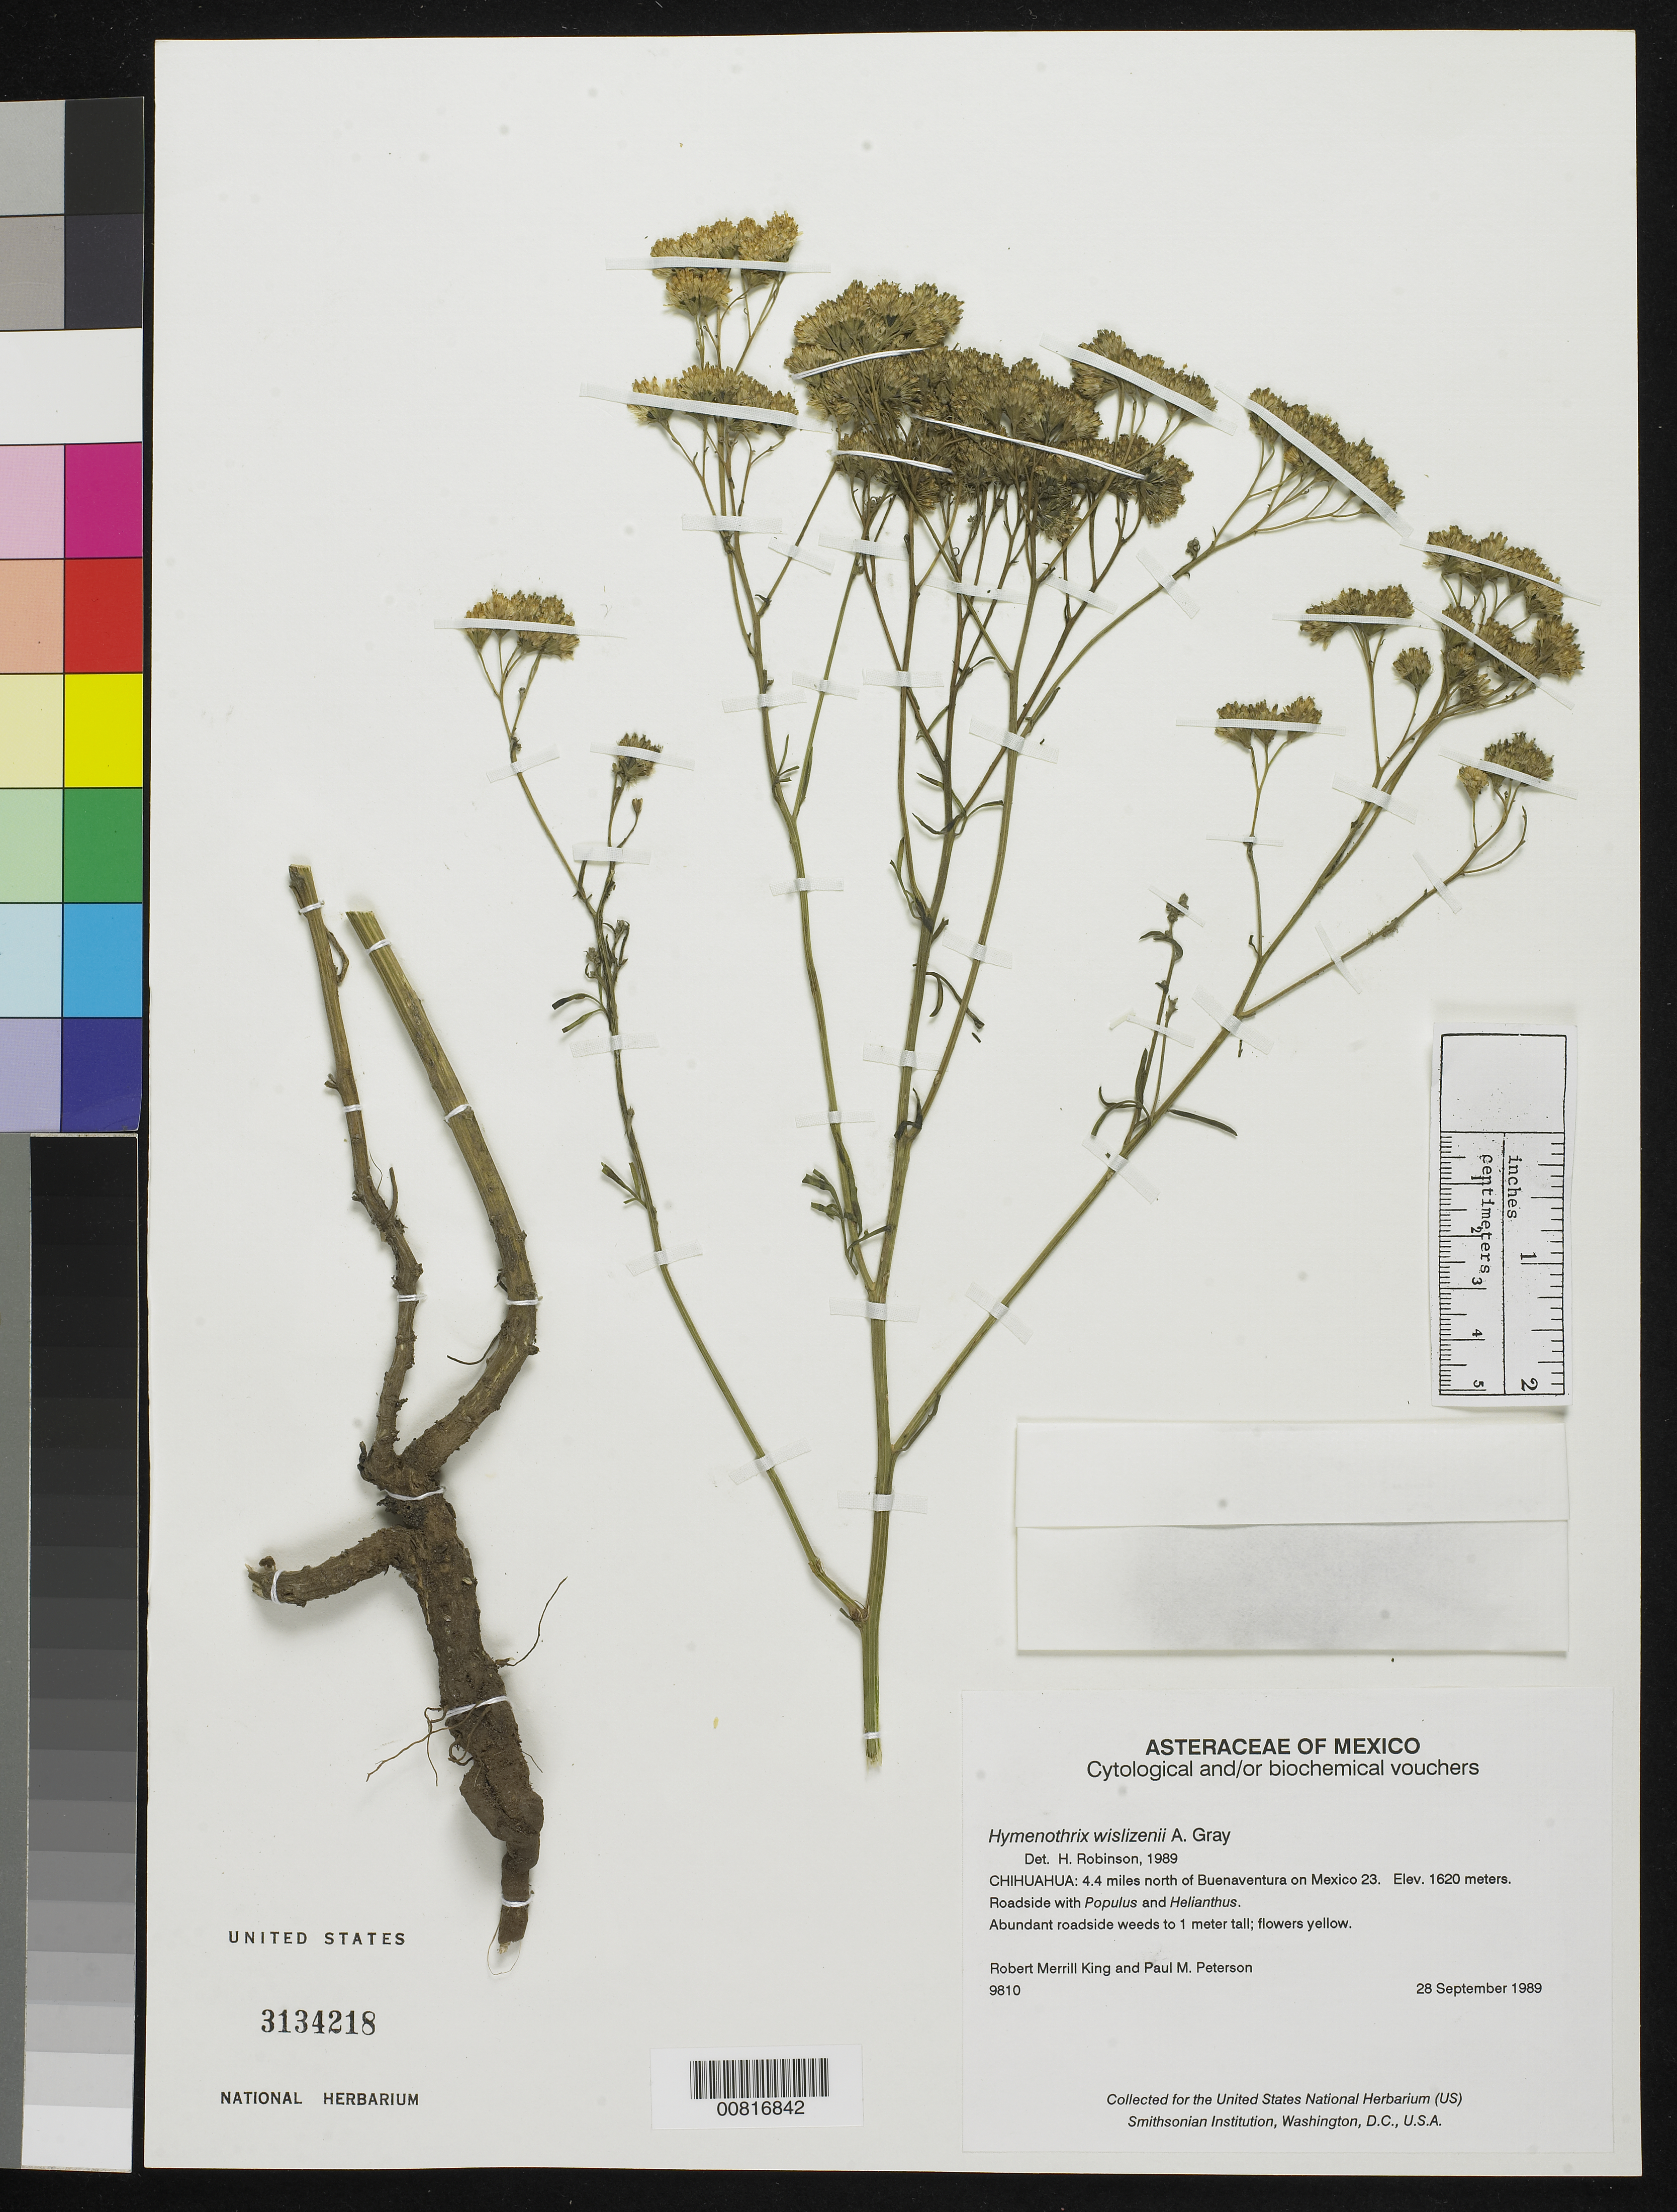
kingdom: Plantae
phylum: Tracheophyta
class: Magnoliopsida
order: Asterales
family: Asteraceae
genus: Hymenothrix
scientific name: Hymenothrix wislizenii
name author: A. Gray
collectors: R. M. King & P. M. Peterson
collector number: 9810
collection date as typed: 28 Sep 1989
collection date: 1989-09-28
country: Mexico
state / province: Chihuahua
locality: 4.4 miles north of Buenaventura on Mexico 23.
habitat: Roadside with Populus and Helianthus.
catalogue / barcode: US 3134218